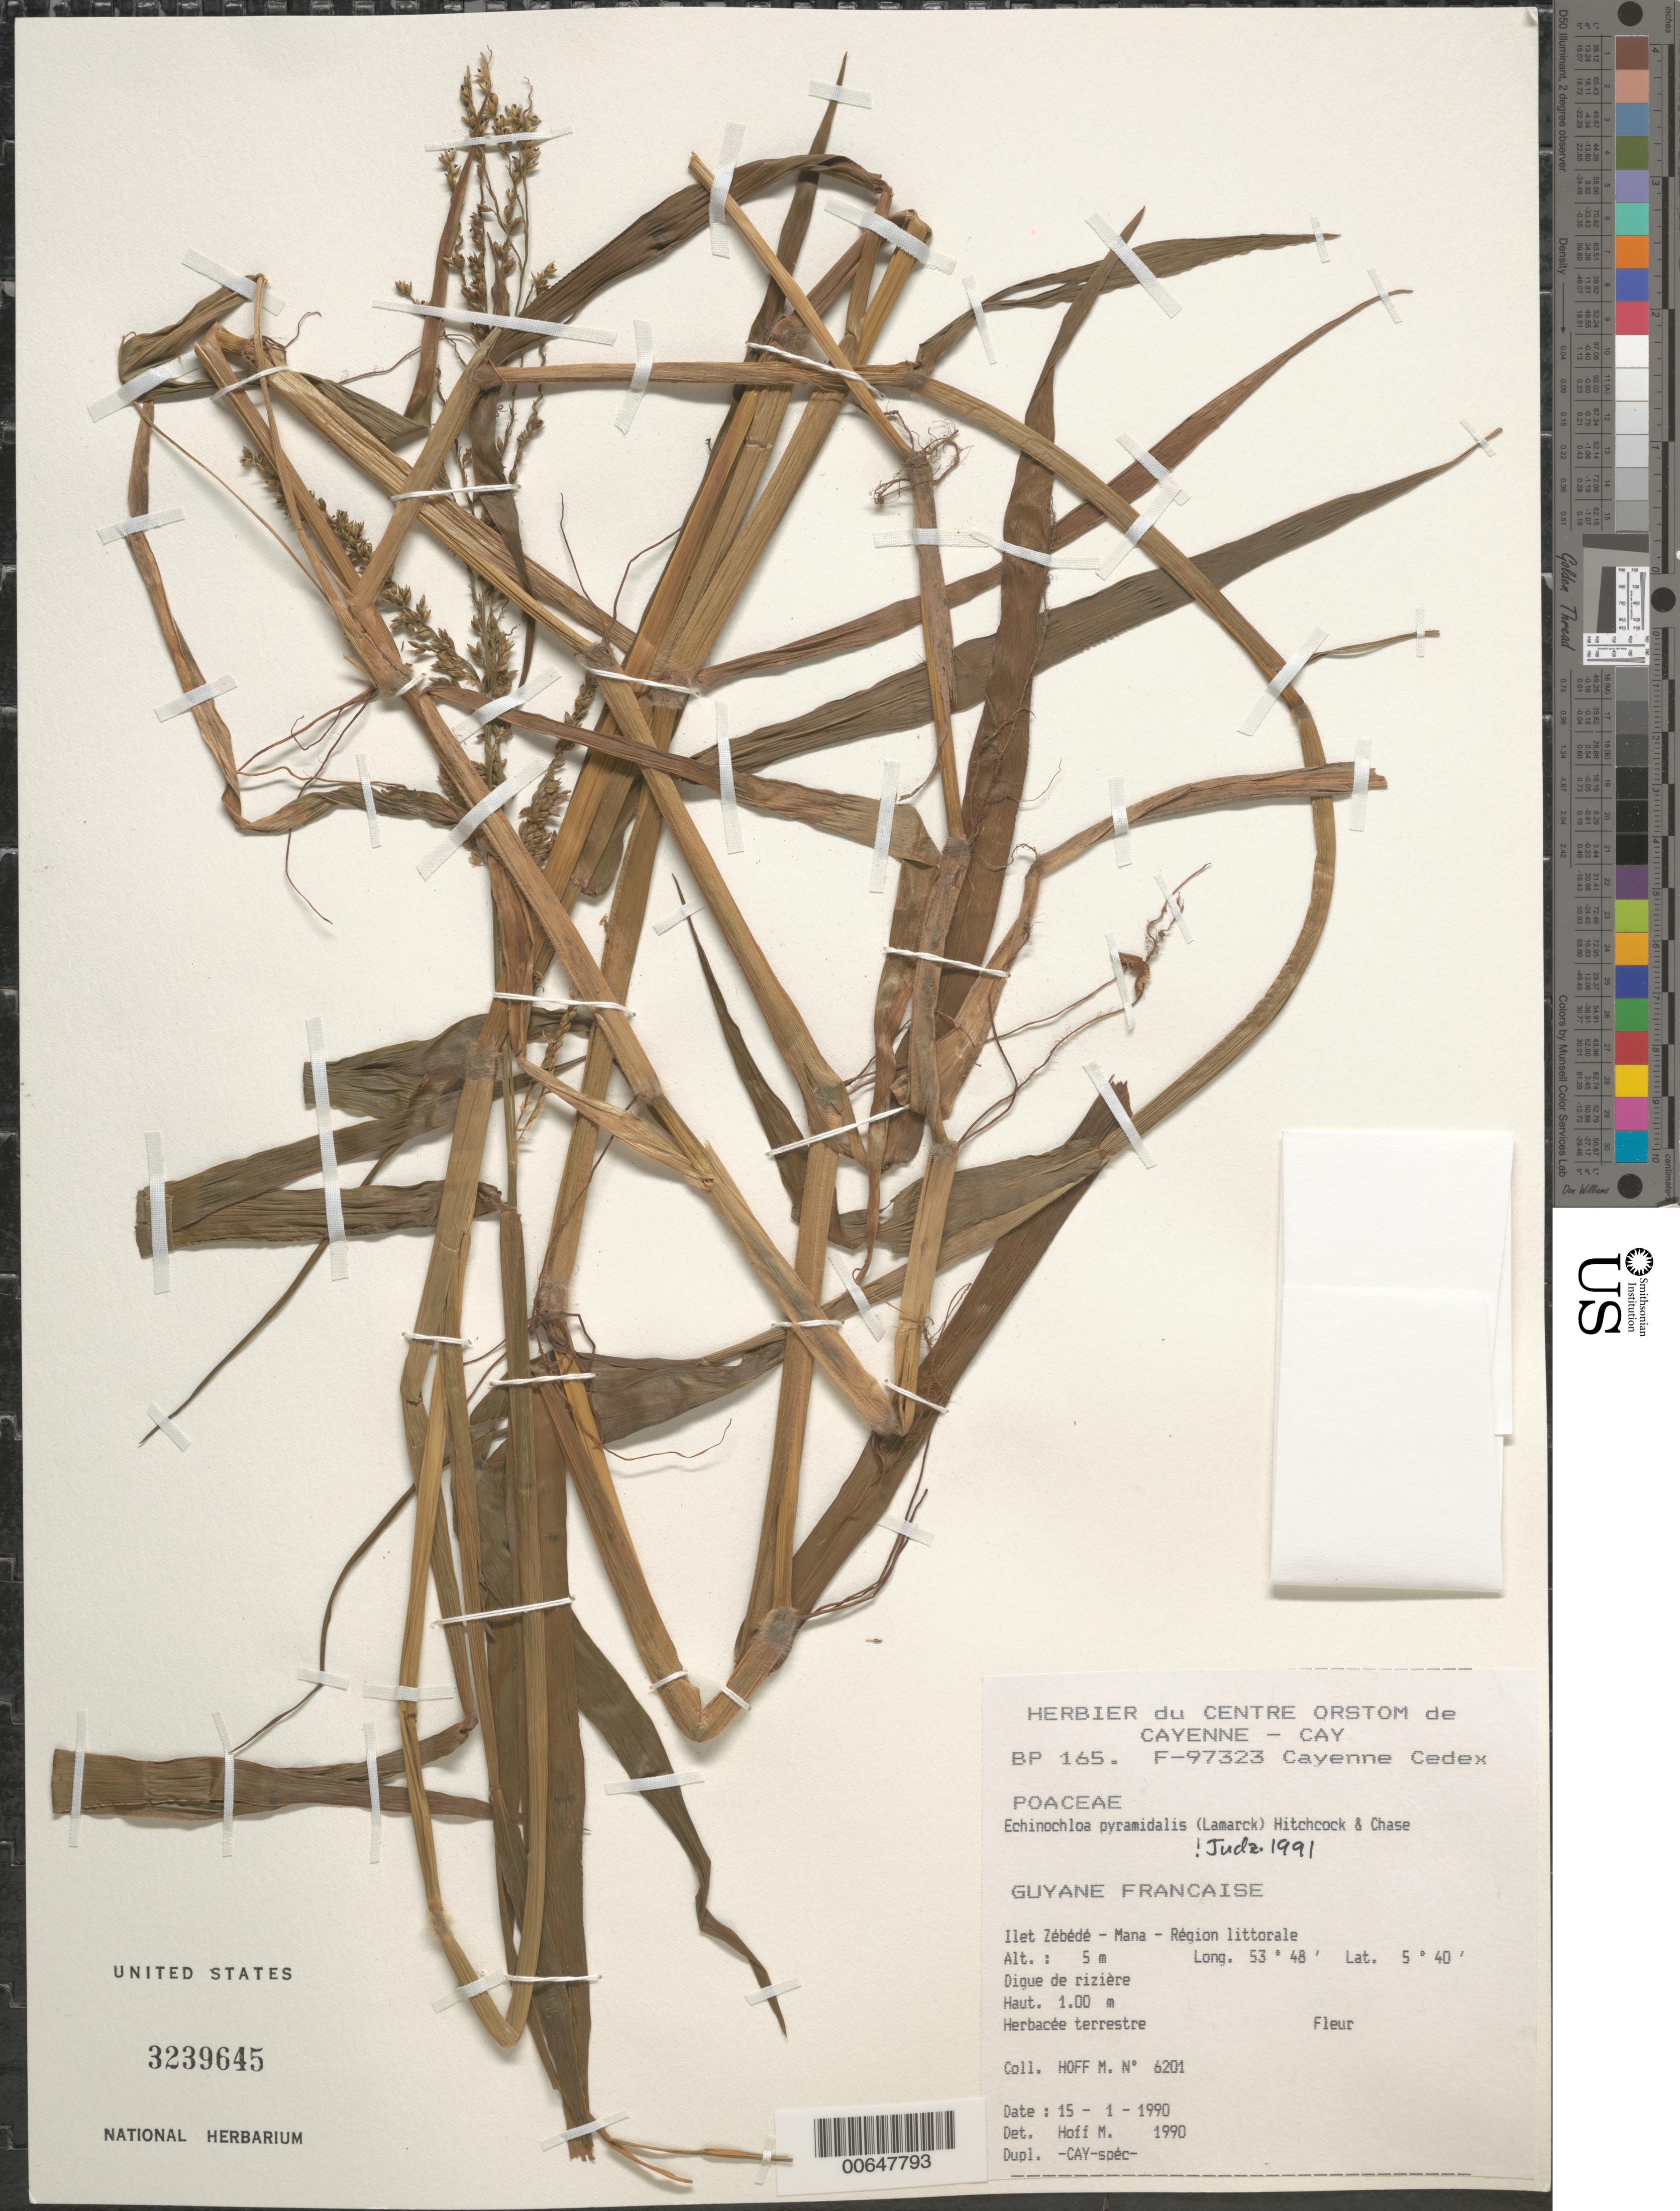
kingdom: Plantae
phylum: Tracheophyta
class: Liliopsida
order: Poales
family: Poaceae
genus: Echinochloa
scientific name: Echinochloa pyramidalis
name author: (Lam.) Hitchc. & Chase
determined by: Judziewicz, E. J.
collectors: M. Hoff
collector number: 6201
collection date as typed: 15-Jan-90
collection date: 1990-01-15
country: French Guiana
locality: Ilet Zébédé, Mana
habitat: Dique de riziere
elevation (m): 5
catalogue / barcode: US 3239645-2